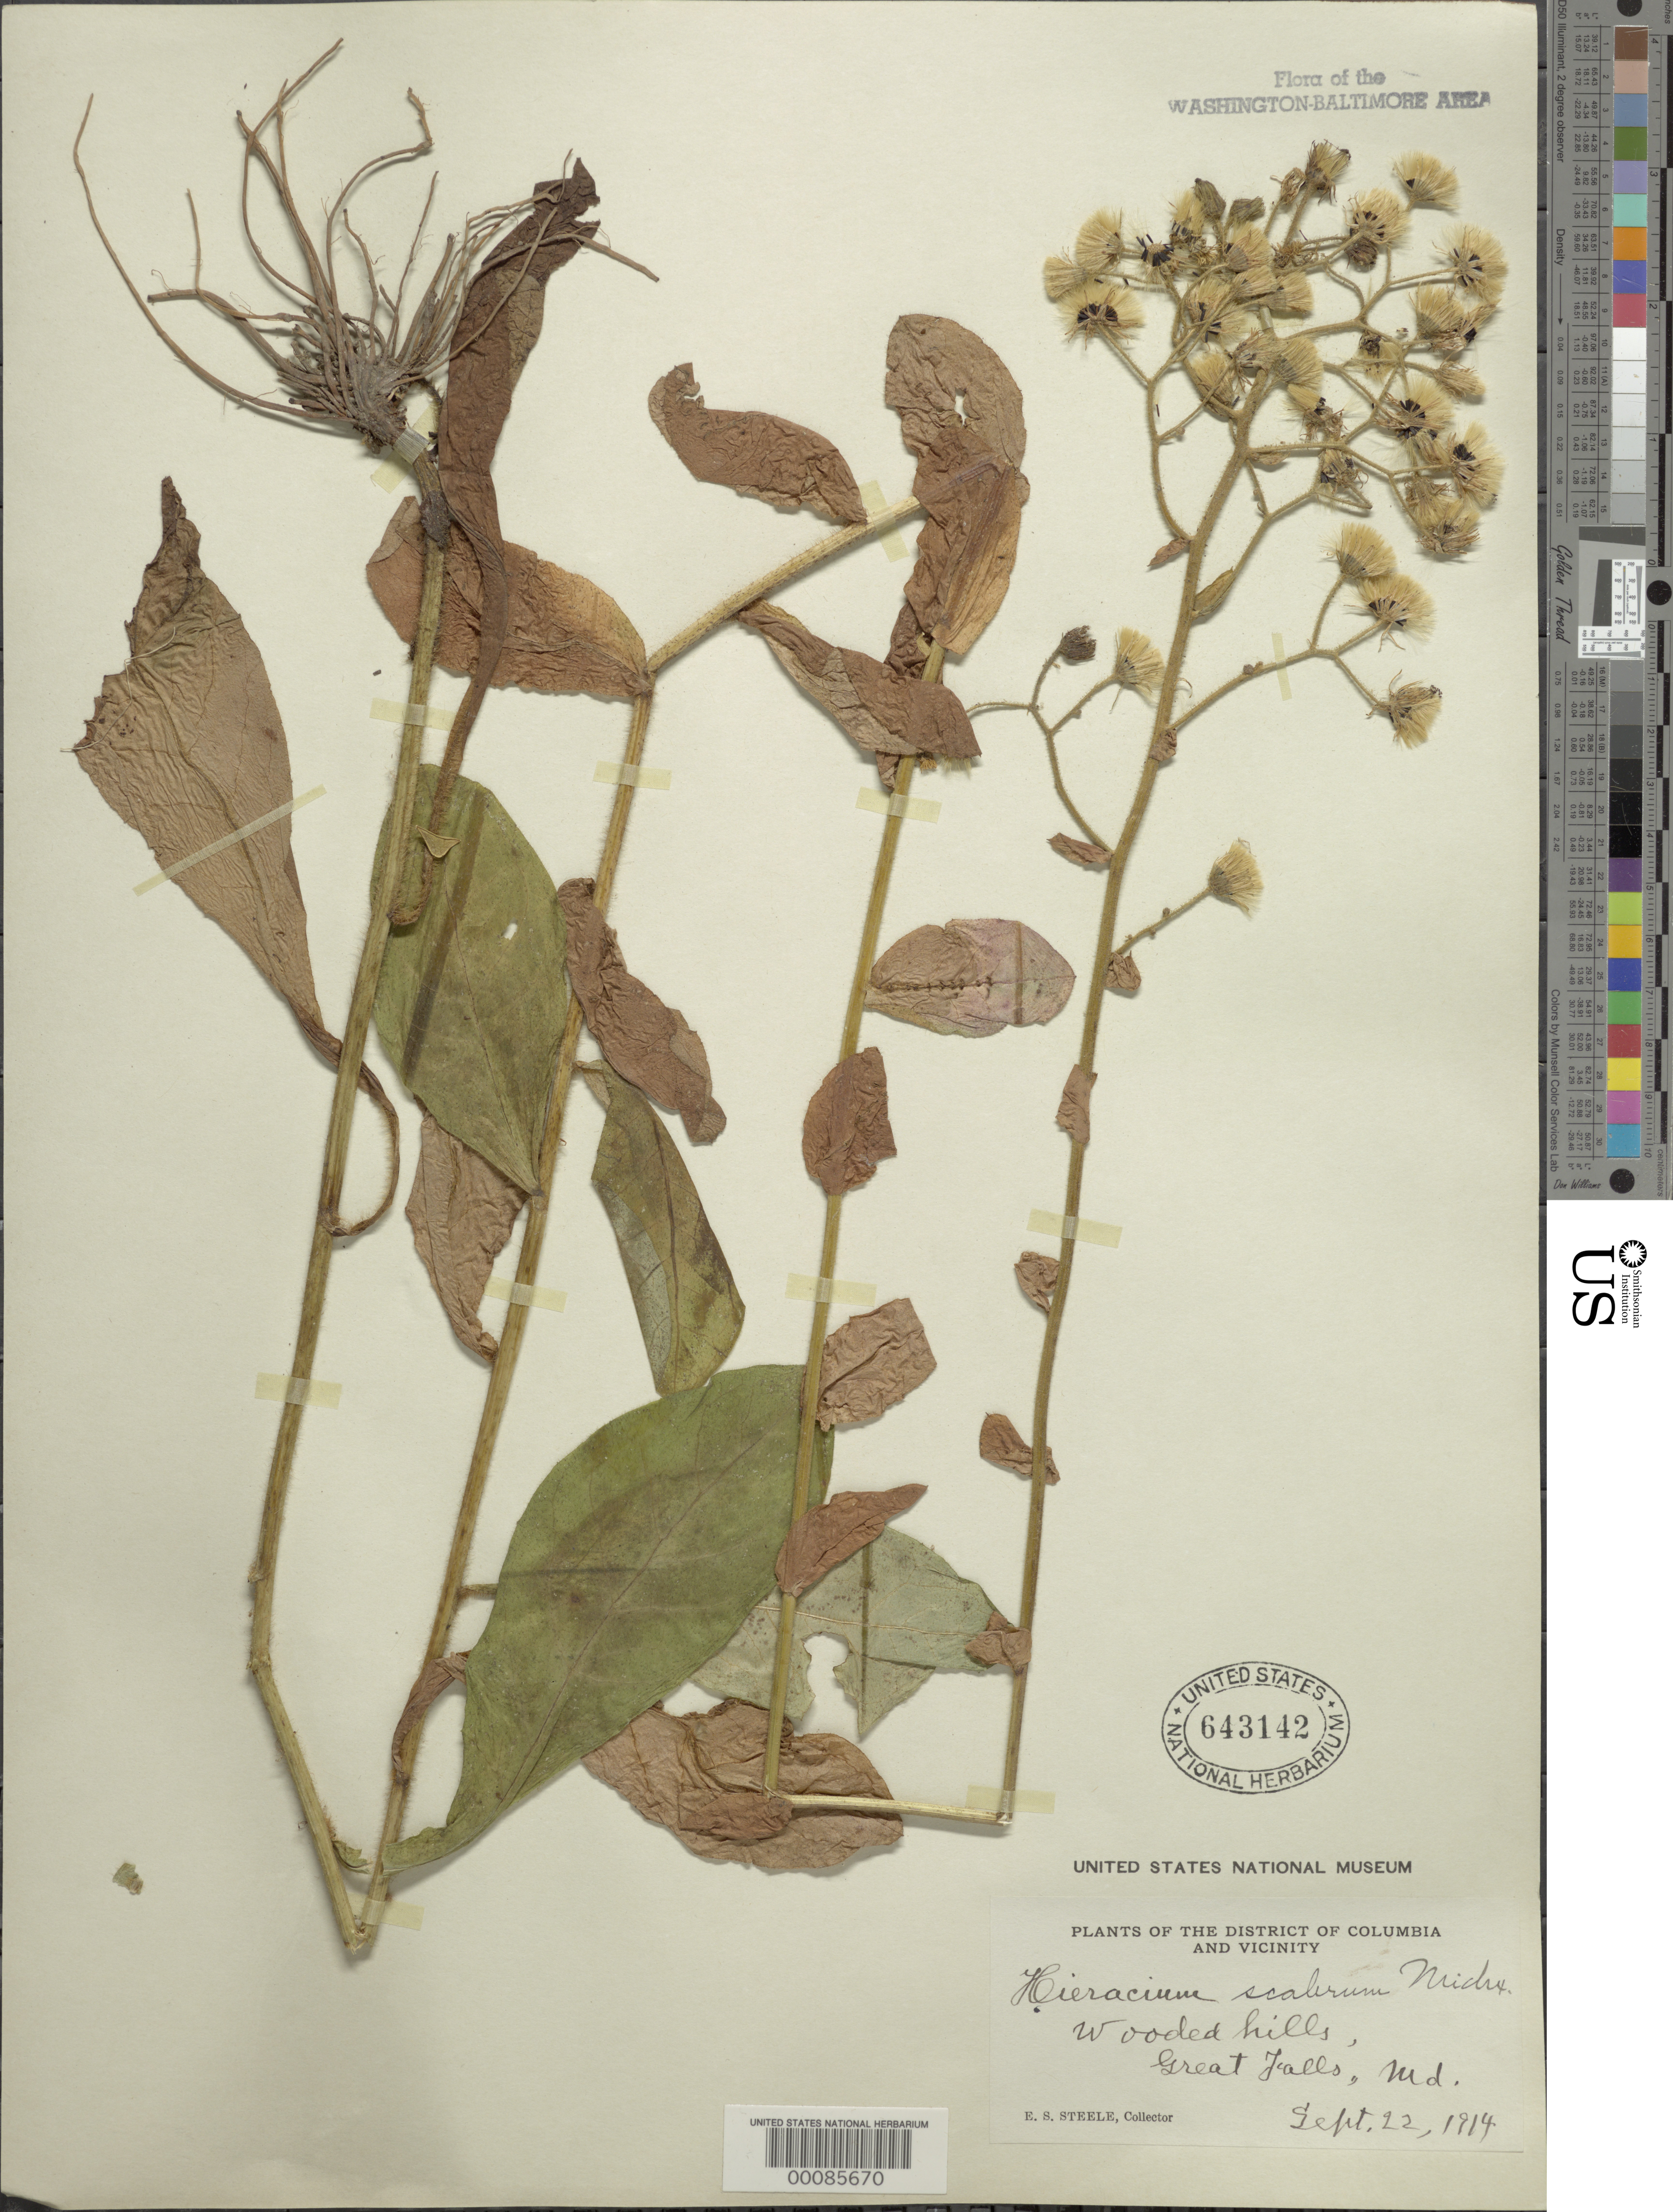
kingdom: Plantae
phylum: Tracheophyta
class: Magnoliopsida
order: Asterales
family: Asteraceae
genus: Pilosella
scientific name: Pilosella verruculata subsp. verruculata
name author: (Link) Soják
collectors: E. Steele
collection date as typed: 22 Sep 1914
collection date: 1914-09-22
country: United States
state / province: Maryland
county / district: Montgomery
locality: Great Falls C. & O. Canal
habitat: Wooded hills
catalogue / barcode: US 643142